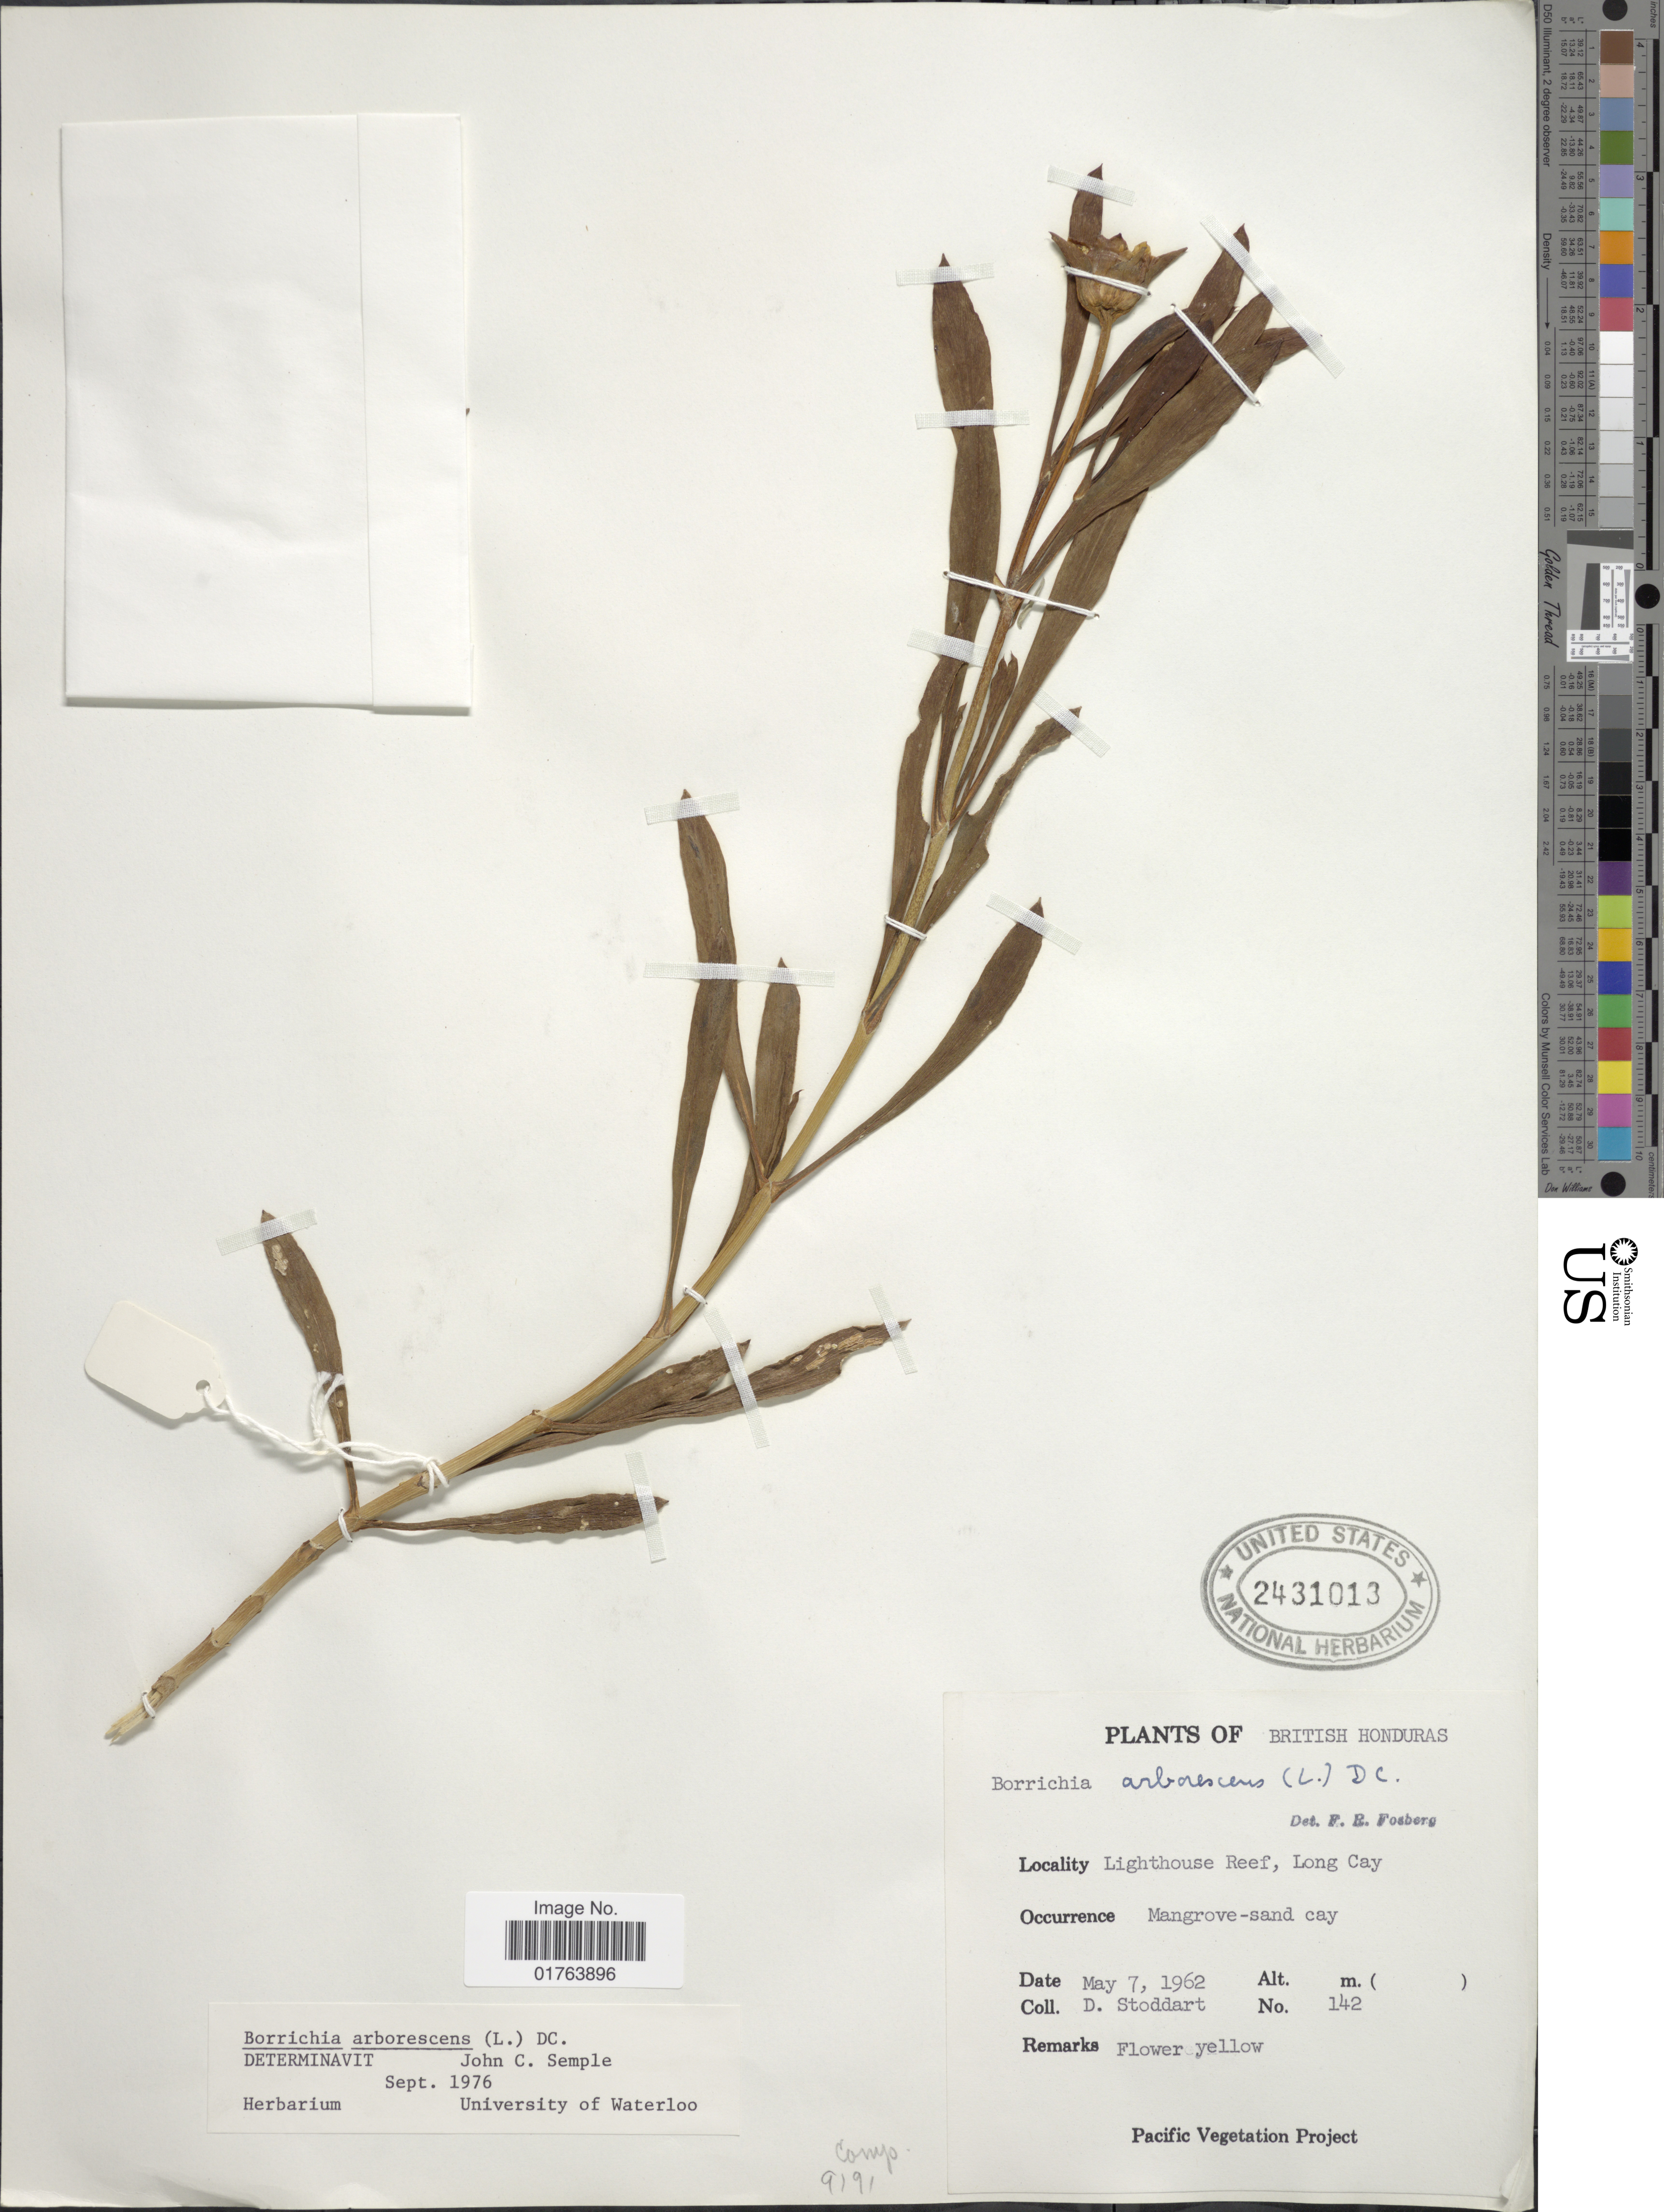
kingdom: Plantae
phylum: Tracheophyta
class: Magnoliopsida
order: Asterales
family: Asteraceae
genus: Borrichia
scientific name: Borrichia arborescens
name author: (L.) DC.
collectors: D. Stoddart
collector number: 142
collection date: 1962-05-07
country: Belize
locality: Birtish Honduras, Lighthouse Reef, Long Cay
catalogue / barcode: US 2431013